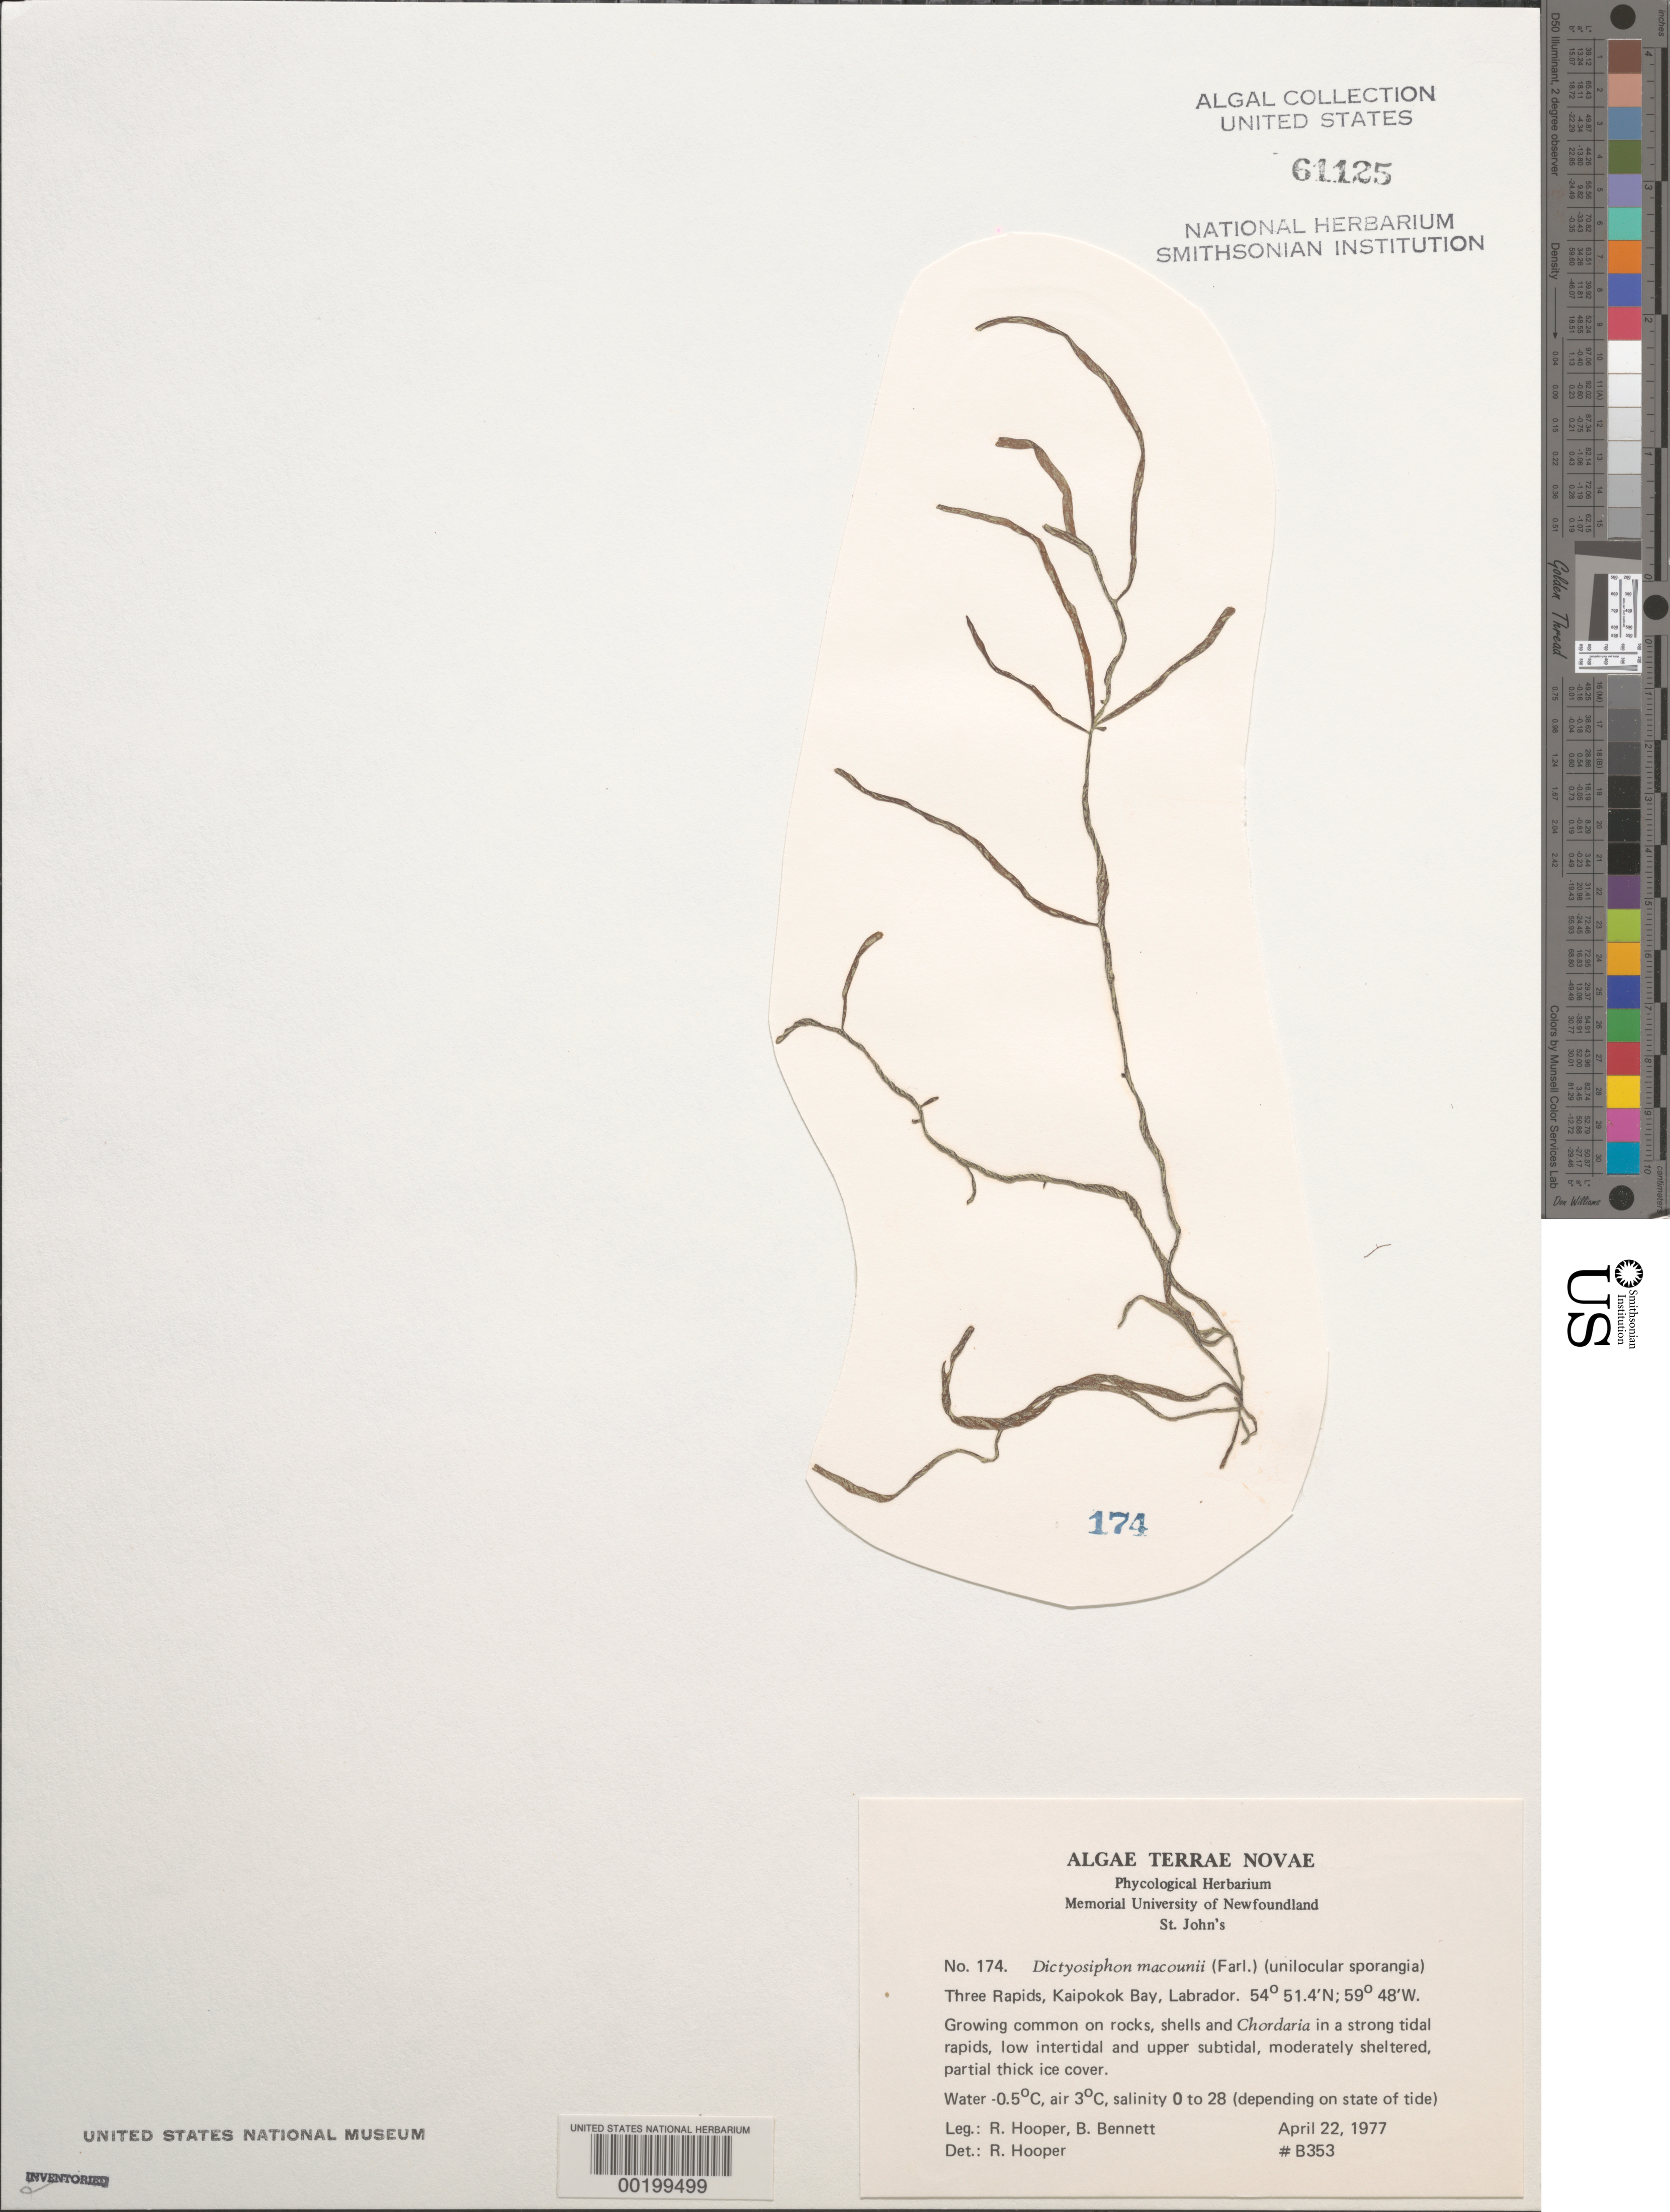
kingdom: Chromista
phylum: Ochrophyta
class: Phaeophyceae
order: Dictyosiphonales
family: Dictyosiphonaceae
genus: Dictyosiphon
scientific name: Dictyosiphon macounii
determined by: Hooper, R. G.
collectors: R. G. Hooper & B. Bennett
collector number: B353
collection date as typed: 22 Apr 1977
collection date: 1977-04-22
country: Canada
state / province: Newfoundland and Labrador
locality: Three Rapids, Kaipokok Bay, Labrador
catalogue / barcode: US 61125